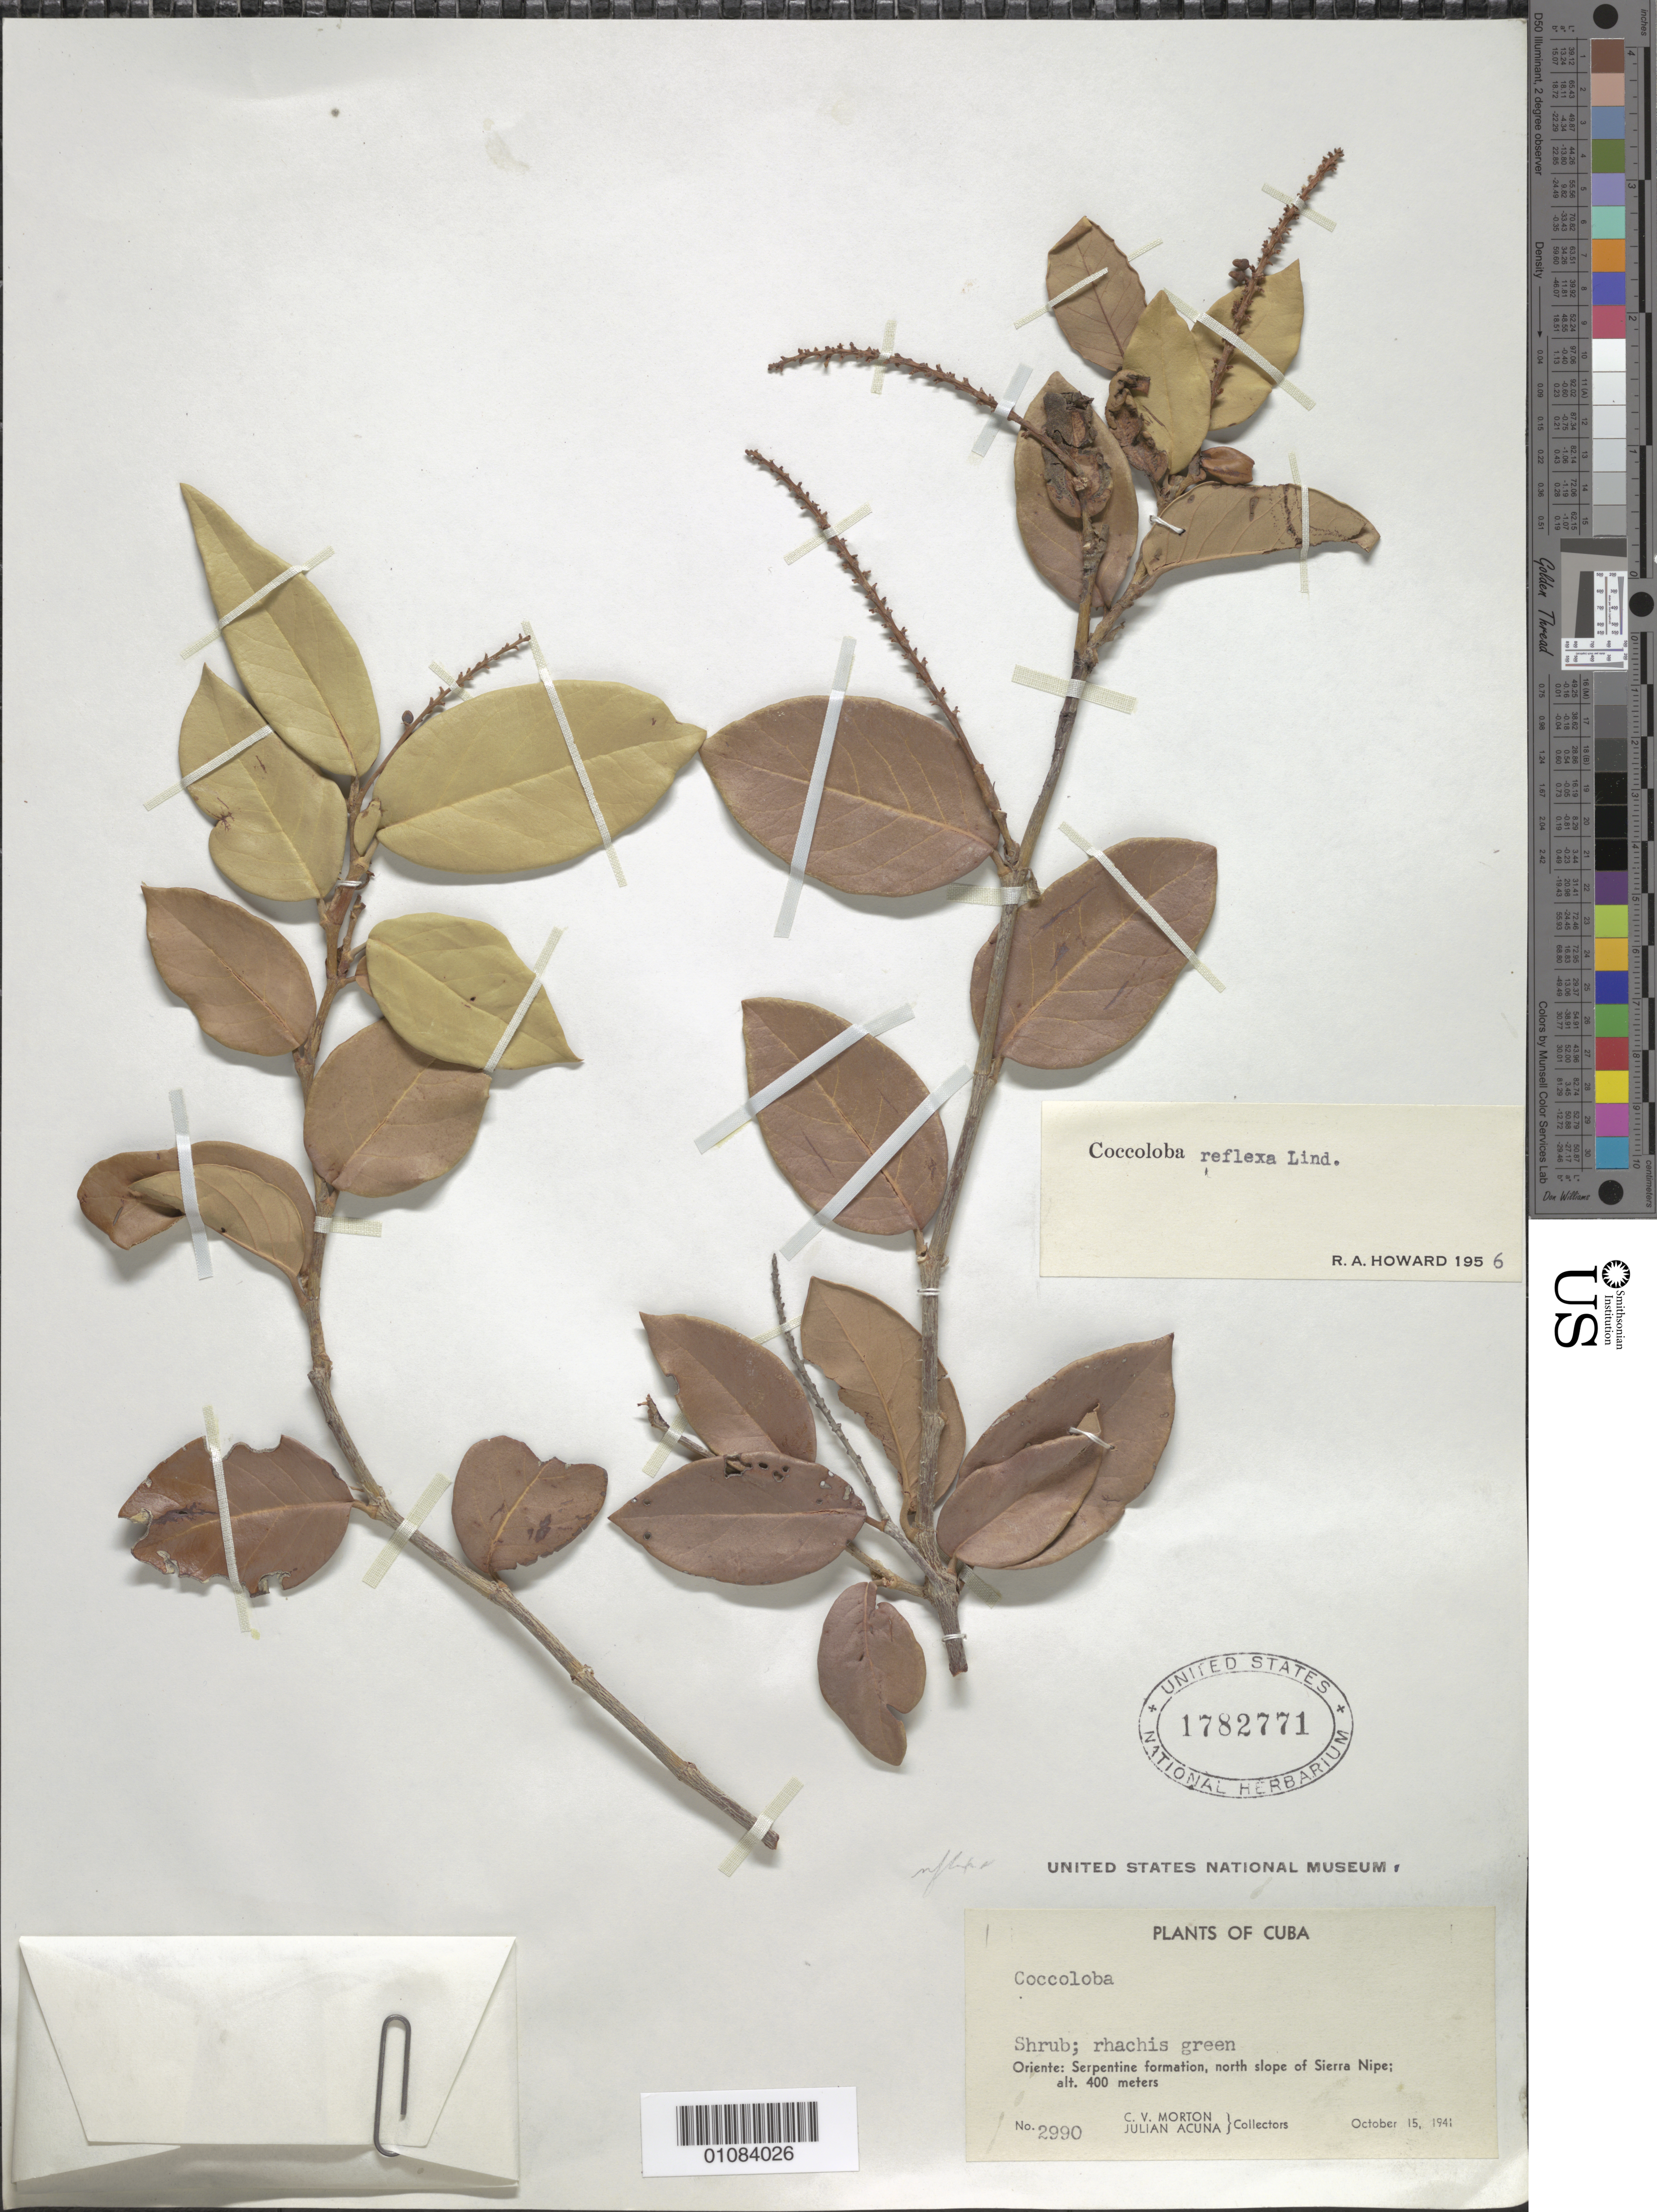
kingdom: Plantae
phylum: Tracheophyta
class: Magnoliopsida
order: Caryophyllales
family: Polygonaceae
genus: Coccoloba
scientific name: Coccoloba reflexa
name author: Lindau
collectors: C. V. Morton & J. Acuña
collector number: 2990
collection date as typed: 15 Oct 1941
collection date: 1941-10-15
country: Cuba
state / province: Holguín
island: Cuba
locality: Oriente: serpentine formation, north slope of Sierra Nipe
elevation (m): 400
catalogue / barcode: US 1782771